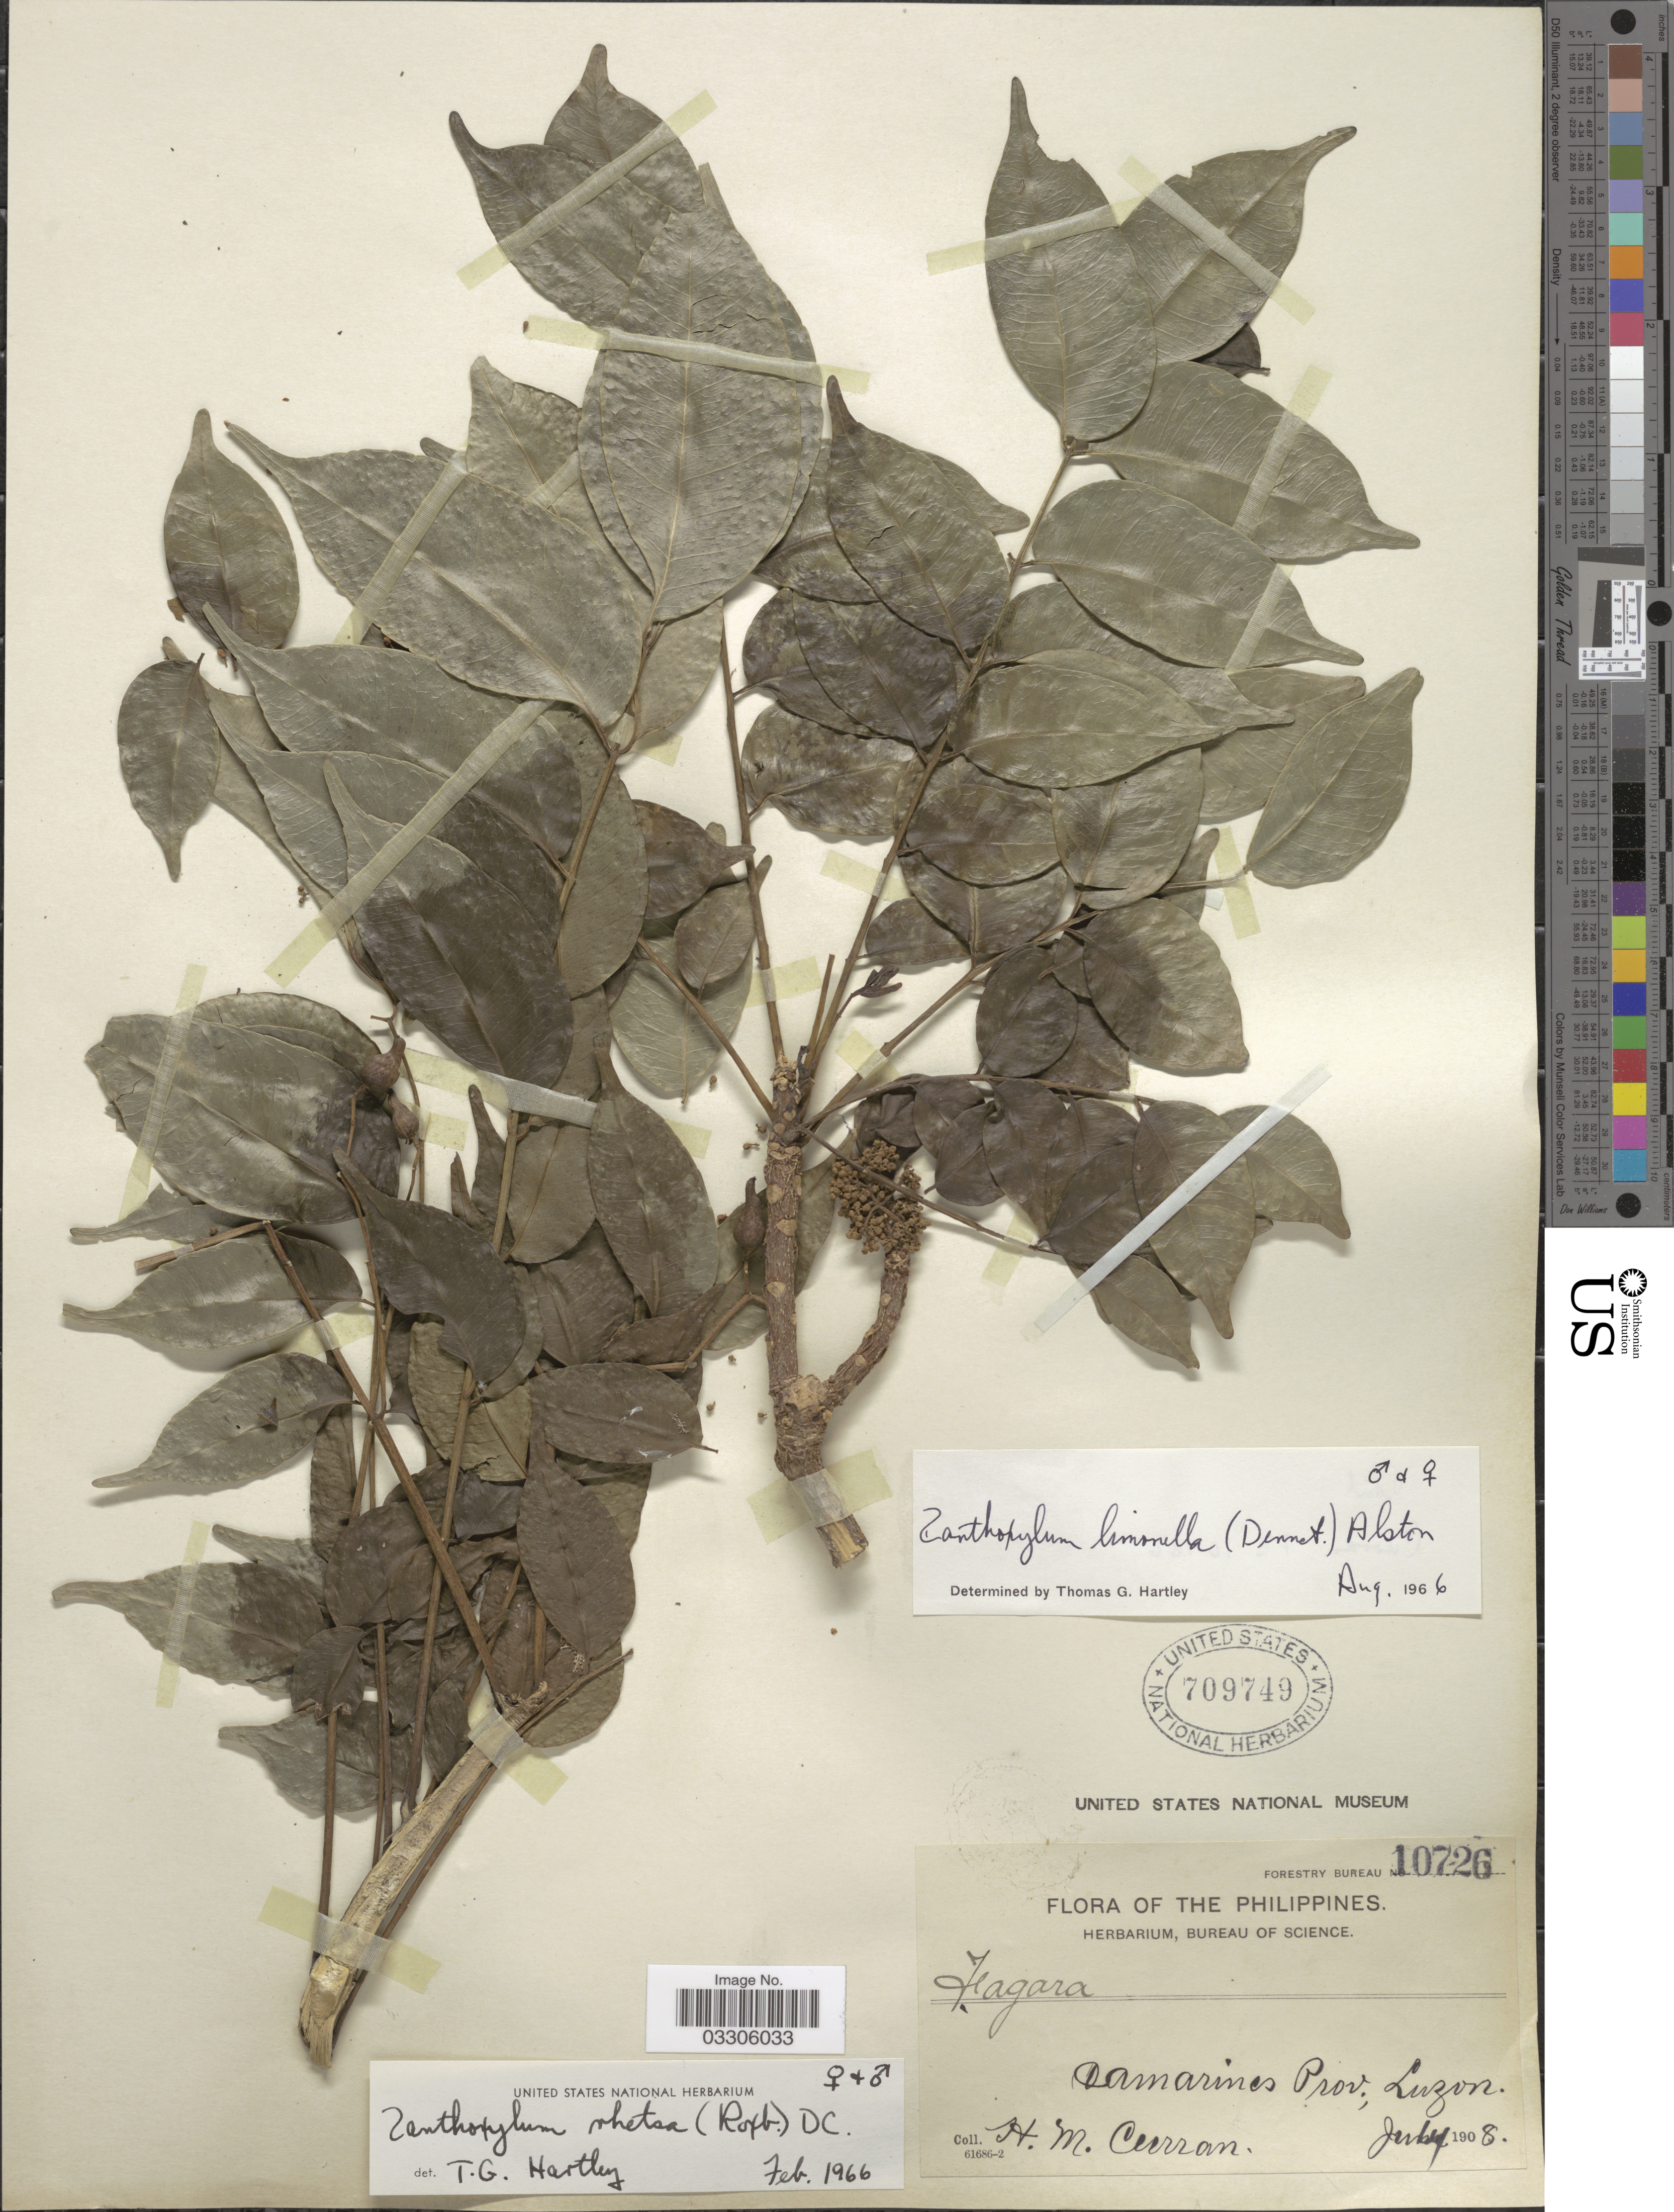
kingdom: Plantae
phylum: Tracheophyta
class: Magnoliopsida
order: Sapindales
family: Rutaceae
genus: Zanthoxylum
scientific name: Zanthoxylum limonella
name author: (Dennst.) Alston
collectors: H. M. Curran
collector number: Forestry Bureau 10726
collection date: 1908-07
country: Philippines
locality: Camarines Prov., Luzon.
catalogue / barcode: US 709749